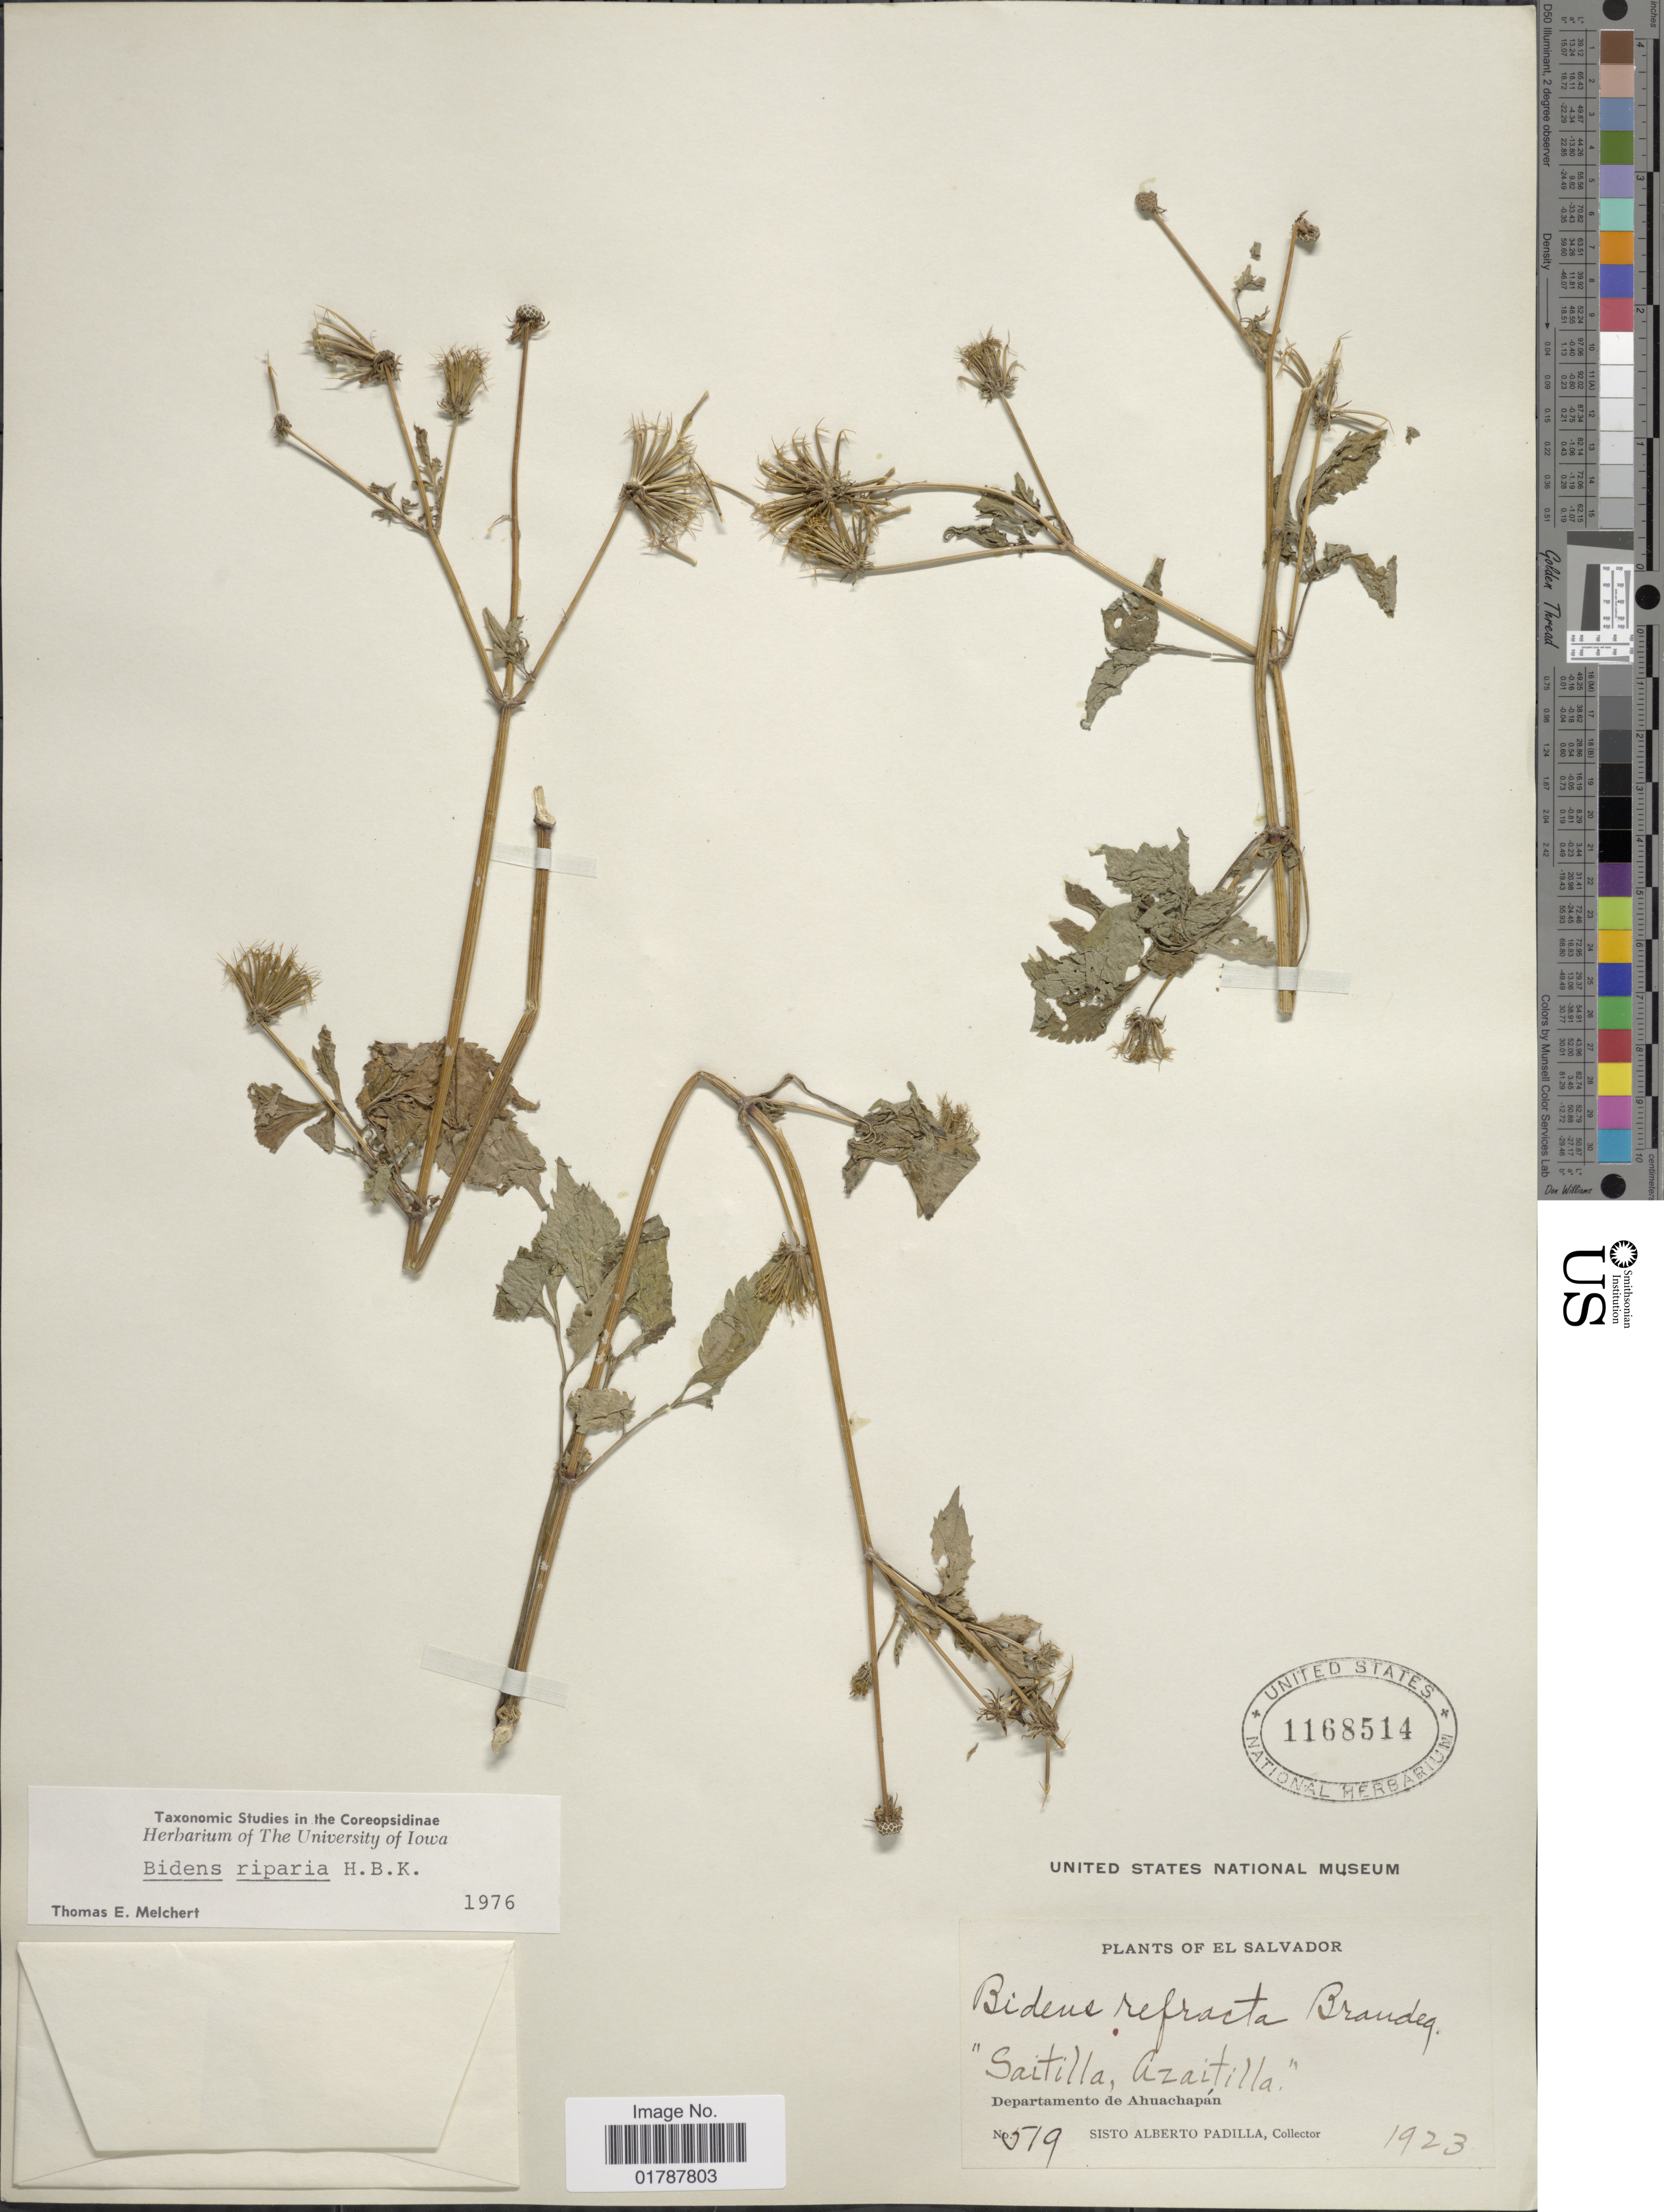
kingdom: Plantae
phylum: Tracheophyta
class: Magnoliopsida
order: Asterales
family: Asteraceae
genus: Bidens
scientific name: Bidens riparia var. refracta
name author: (Brandegee) O.E. Schulz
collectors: S. A. Padilla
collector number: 519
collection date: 1923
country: El Salvador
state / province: Ahuachapan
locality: Saitilla, Azaitilla, Departamento of Ahuachapan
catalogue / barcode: US 1168514